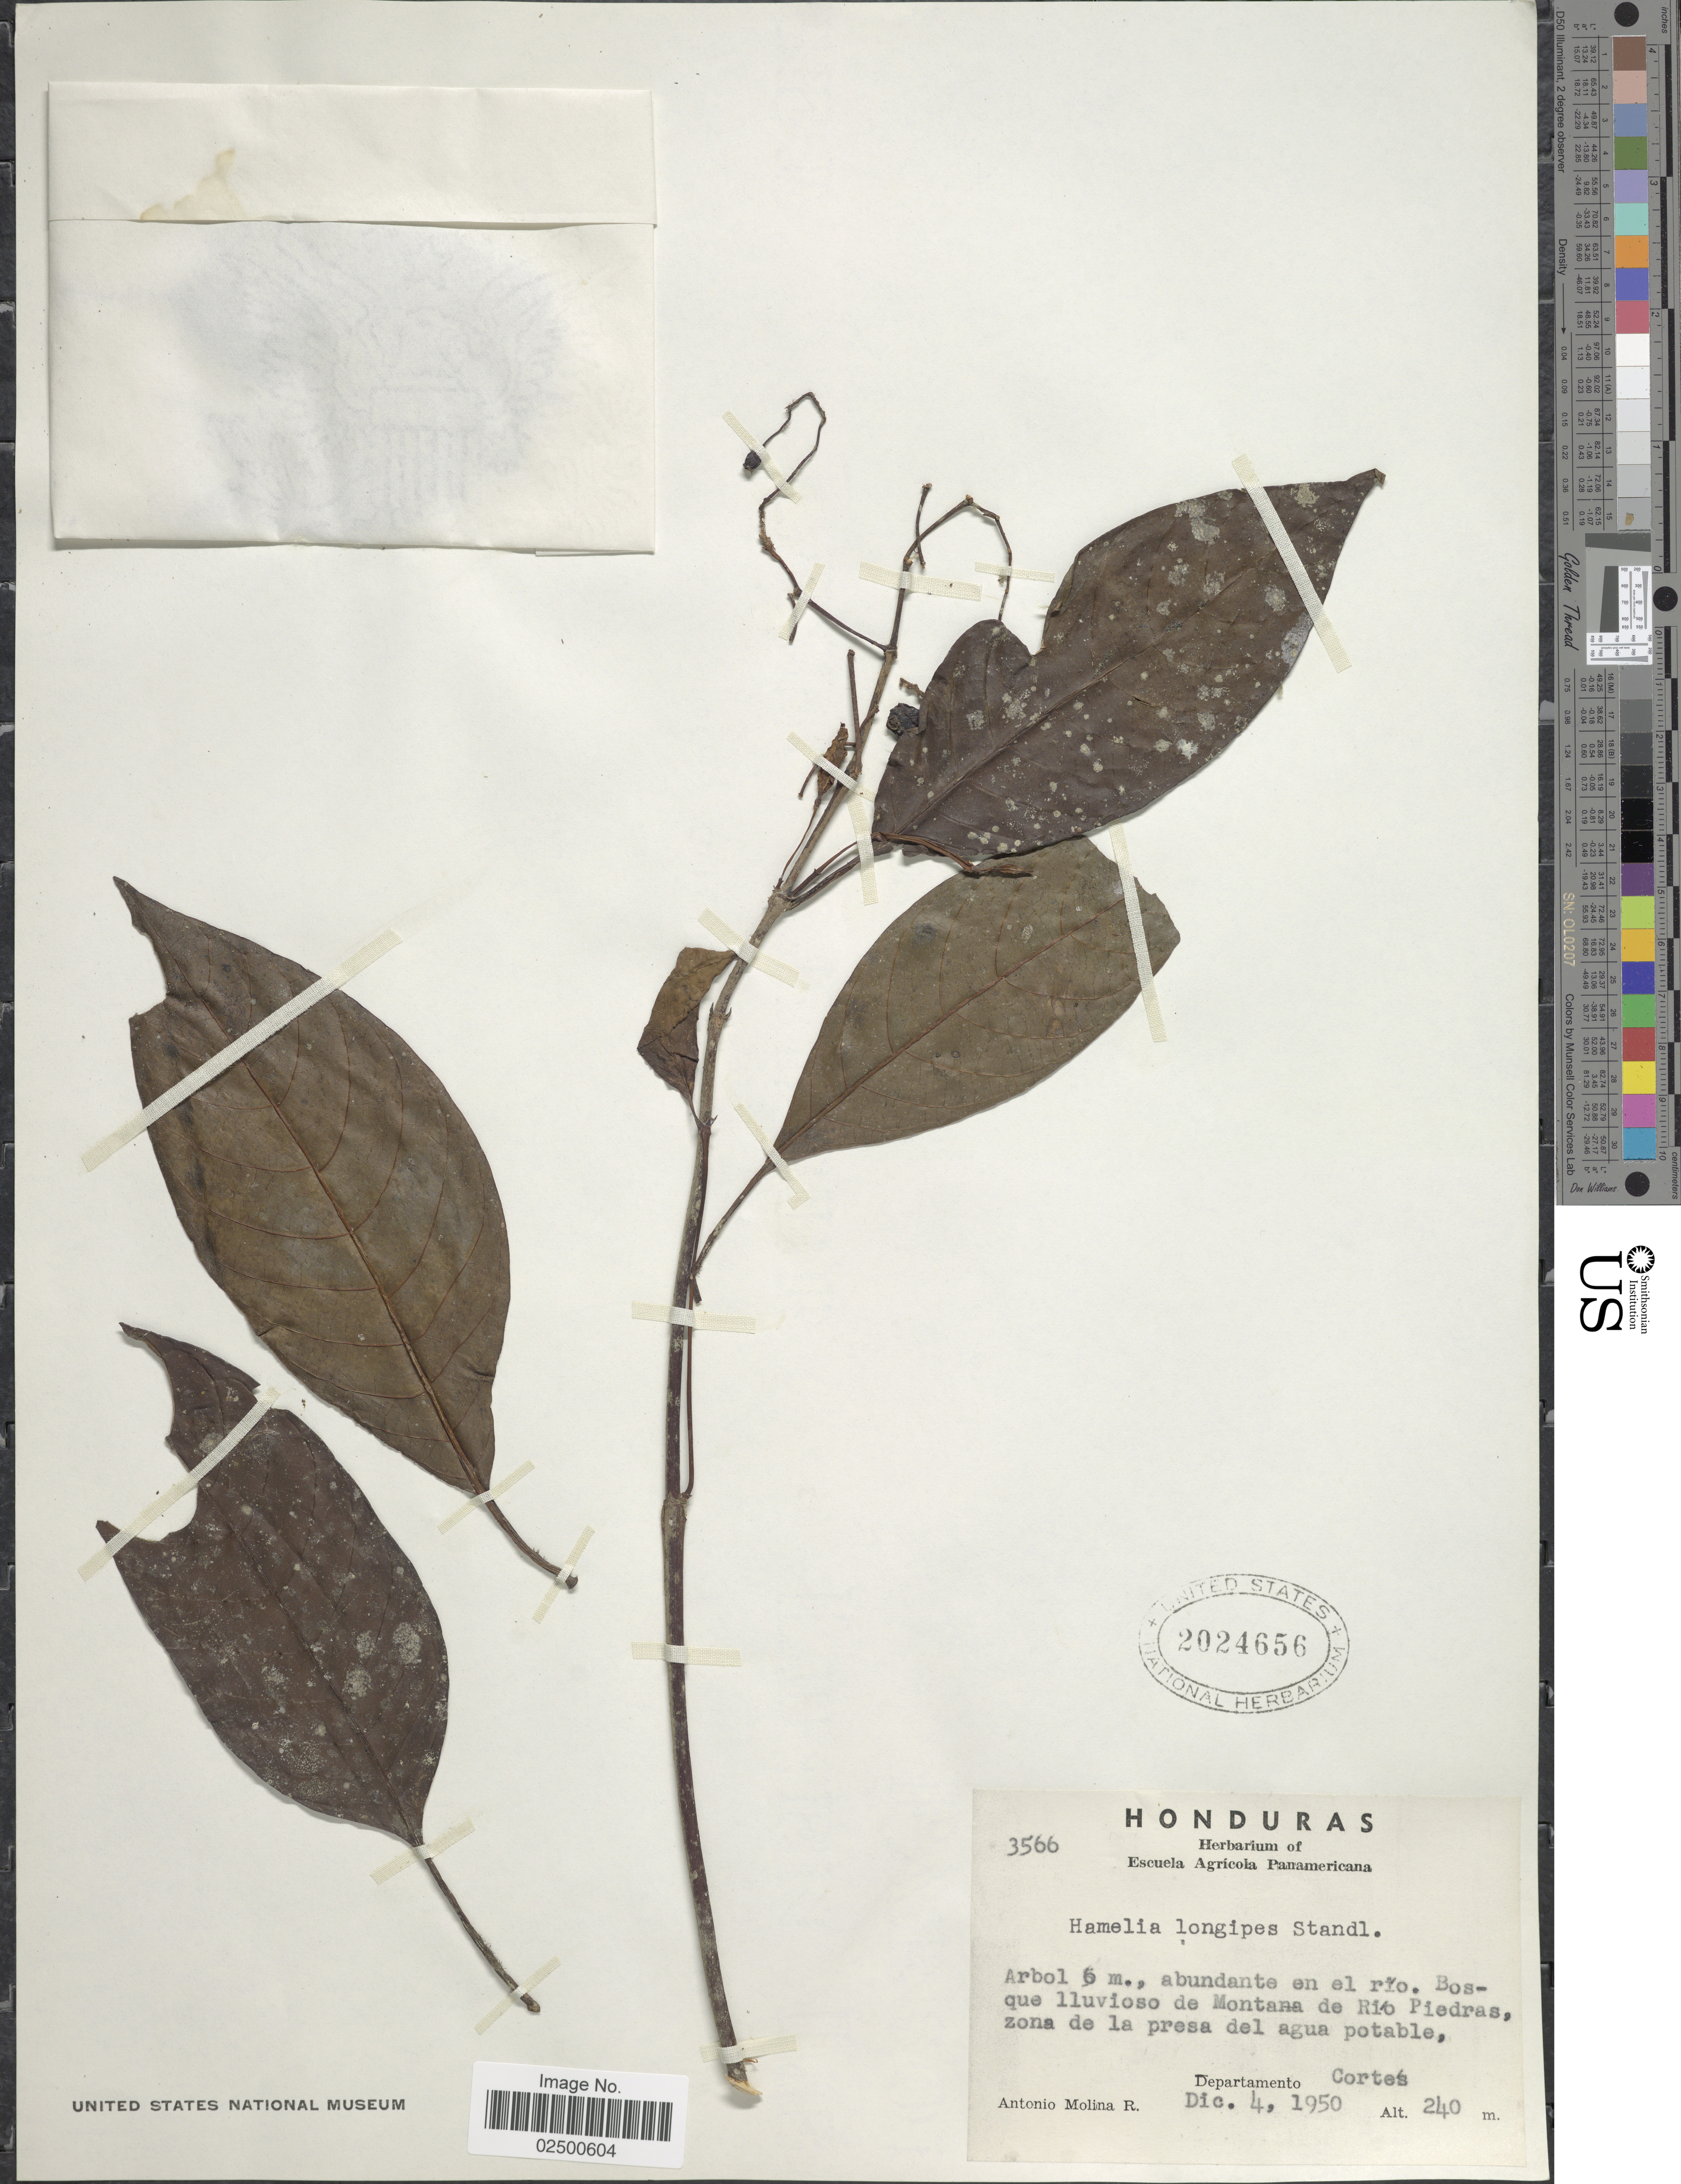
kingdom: Plantae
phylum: Tracheophyta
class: Magnoliopsida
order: Gentianales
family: Rubiaceae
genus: Hamelia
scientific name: Hamelia longipes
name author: Standl.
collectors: A. Molina R.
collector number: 3566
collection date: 1950-12-04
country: Honduras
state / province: Cortés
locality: Bosque lluvioso de Montana de Rio Piedras, zona de la presa del agua potable.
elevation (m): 240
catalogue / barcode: US 2024656